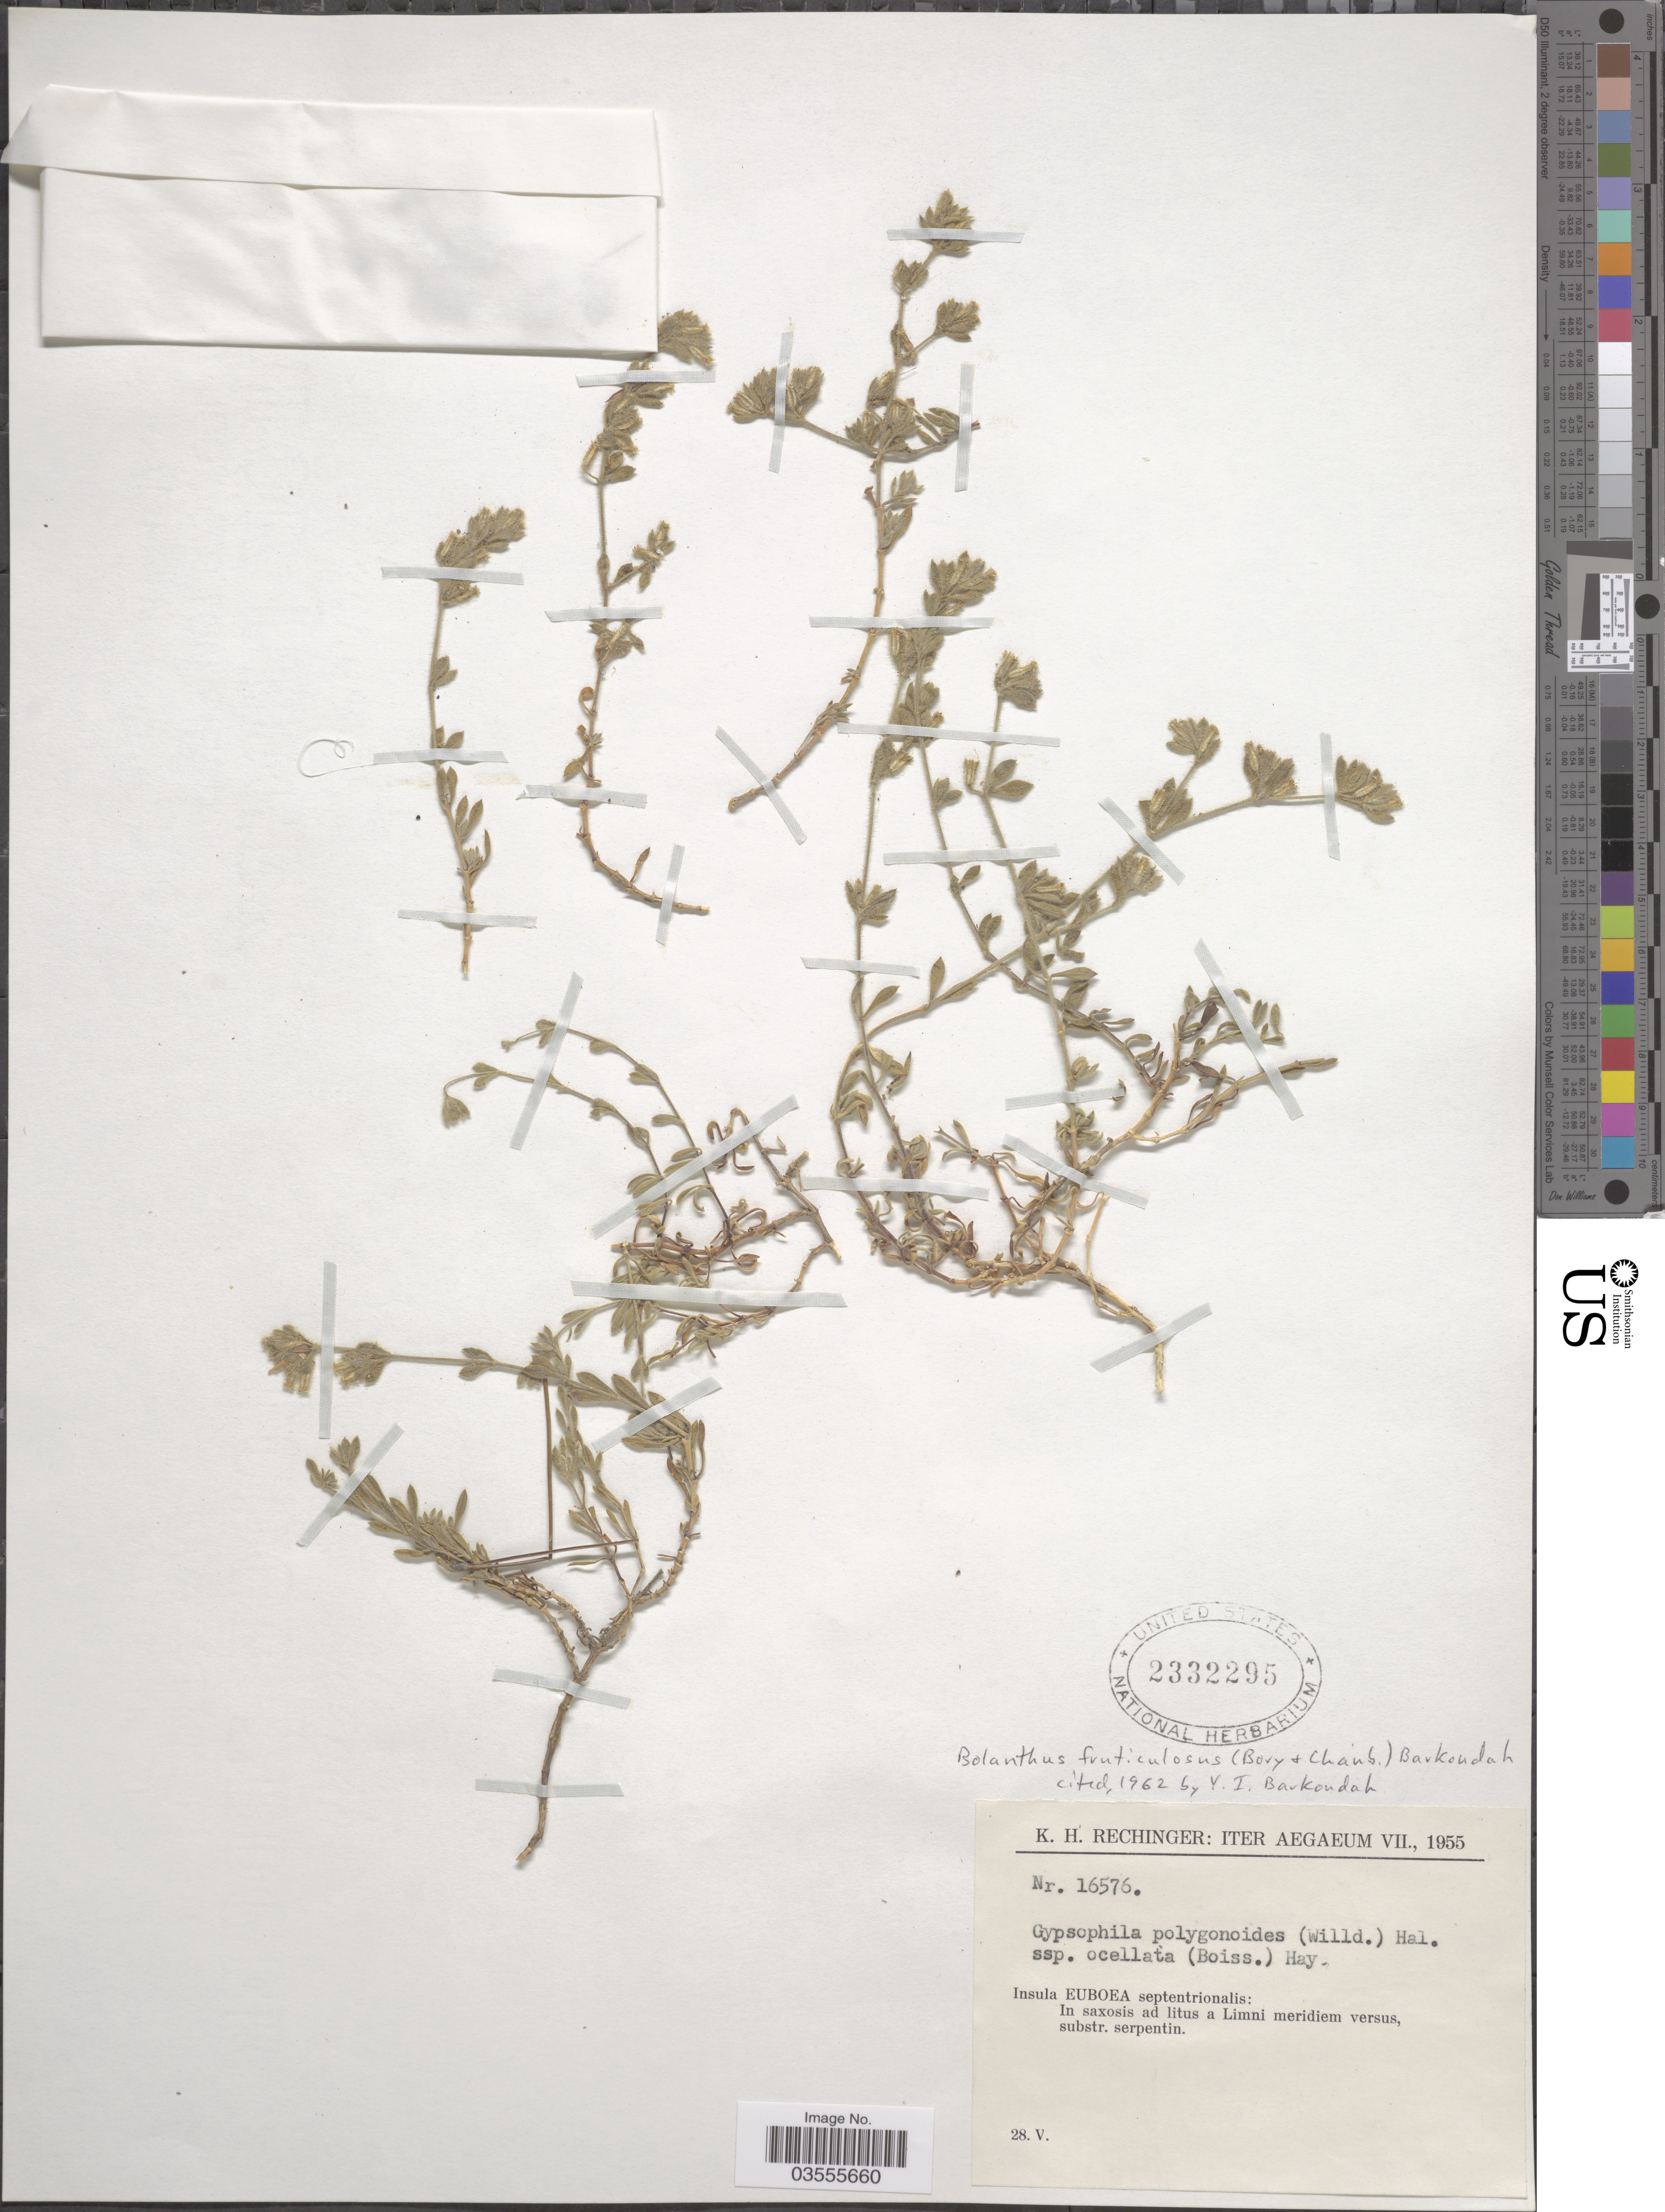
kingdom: Plantae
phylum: Tracheophyta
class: Magnoliopsida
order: Caryophyllales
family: Caryophyllaceae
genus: Bolanthus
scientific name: Bolanthus fruticulosus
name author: (Bory & Chaub.) Barkoudah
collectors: K. H. Rechinger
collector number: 16576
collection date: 1955-05-28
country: Greece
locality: Aegaeum. Insula Euboea septentrionalis: In saxosis ad litus a Limni meridiem versus, substr. serpentin.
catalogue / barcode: US 2332295